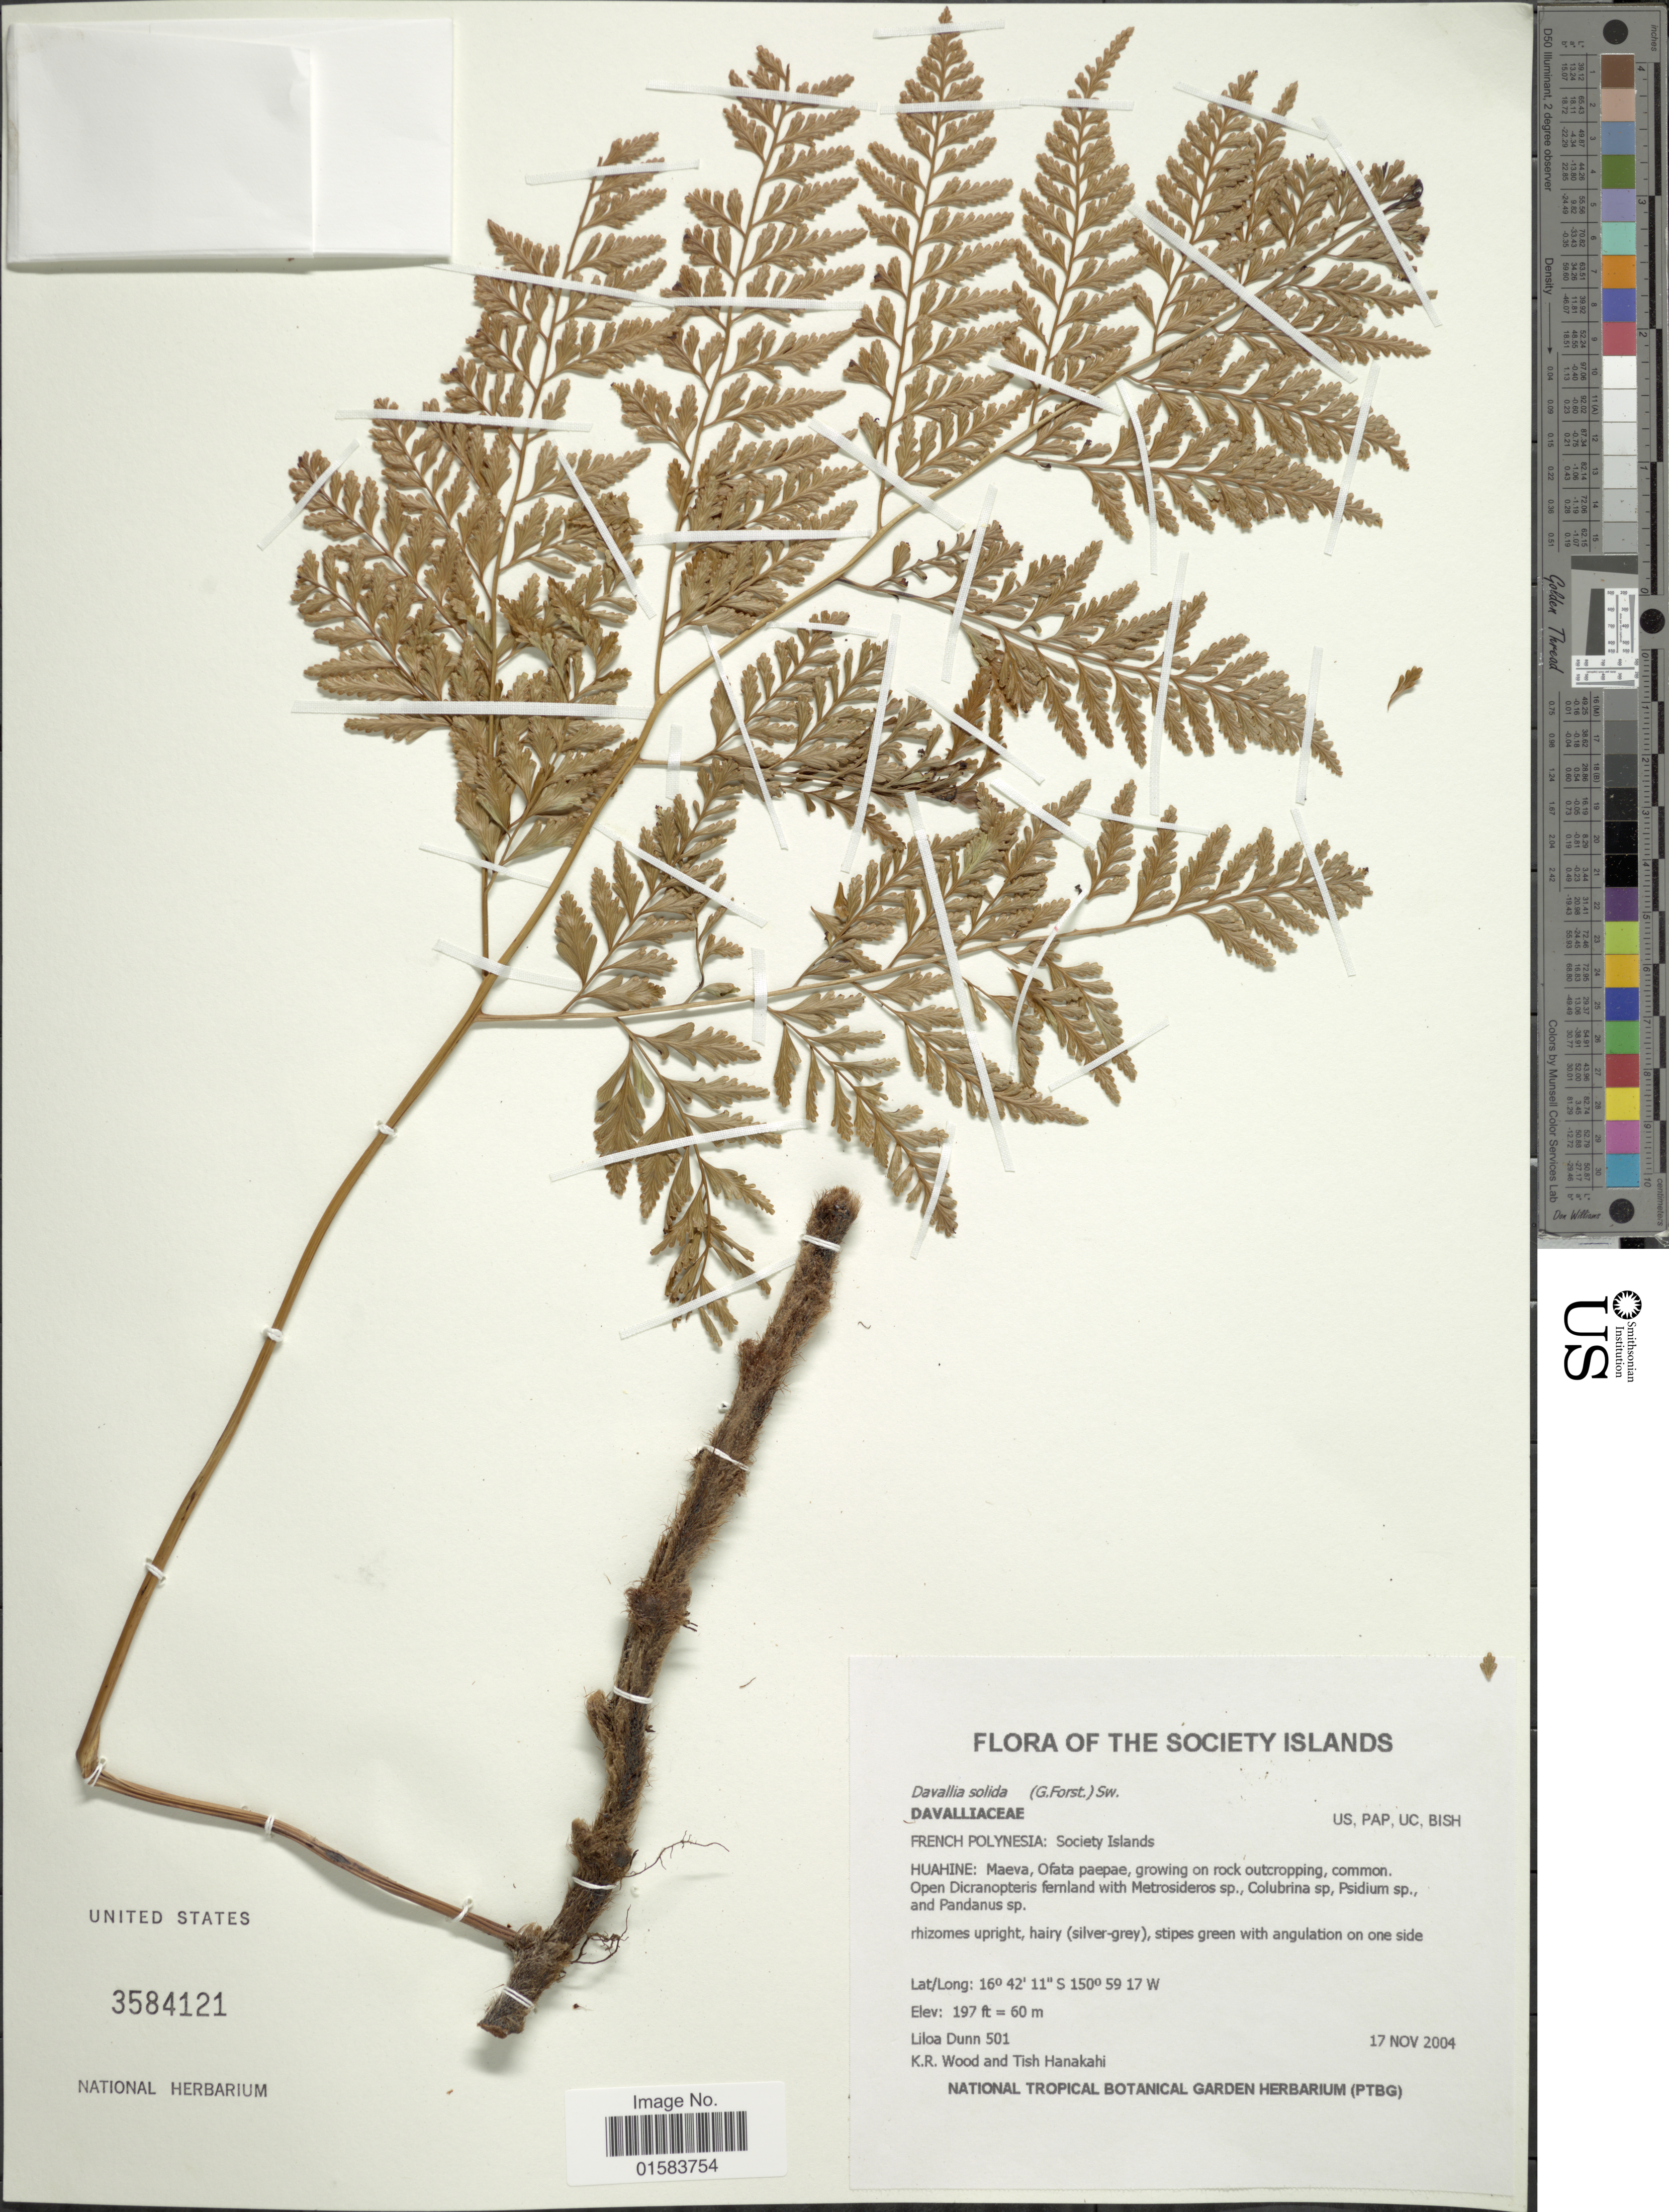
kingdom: Plantae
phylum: Tracheophyta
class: Polypodiopsida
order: Polypodiales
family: Davalliaceae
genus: Davallia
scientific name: Davallia solida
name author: (G. Forst.) Sw.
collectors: L. Dunn, K. R. Wood & T. Hanakahi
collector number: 501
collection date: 2004-11-17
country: French Polynesia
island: Huahine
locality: Society Islands, Huahine: Maeva, Ofata paepae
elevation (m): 60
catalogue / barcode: US 3584121